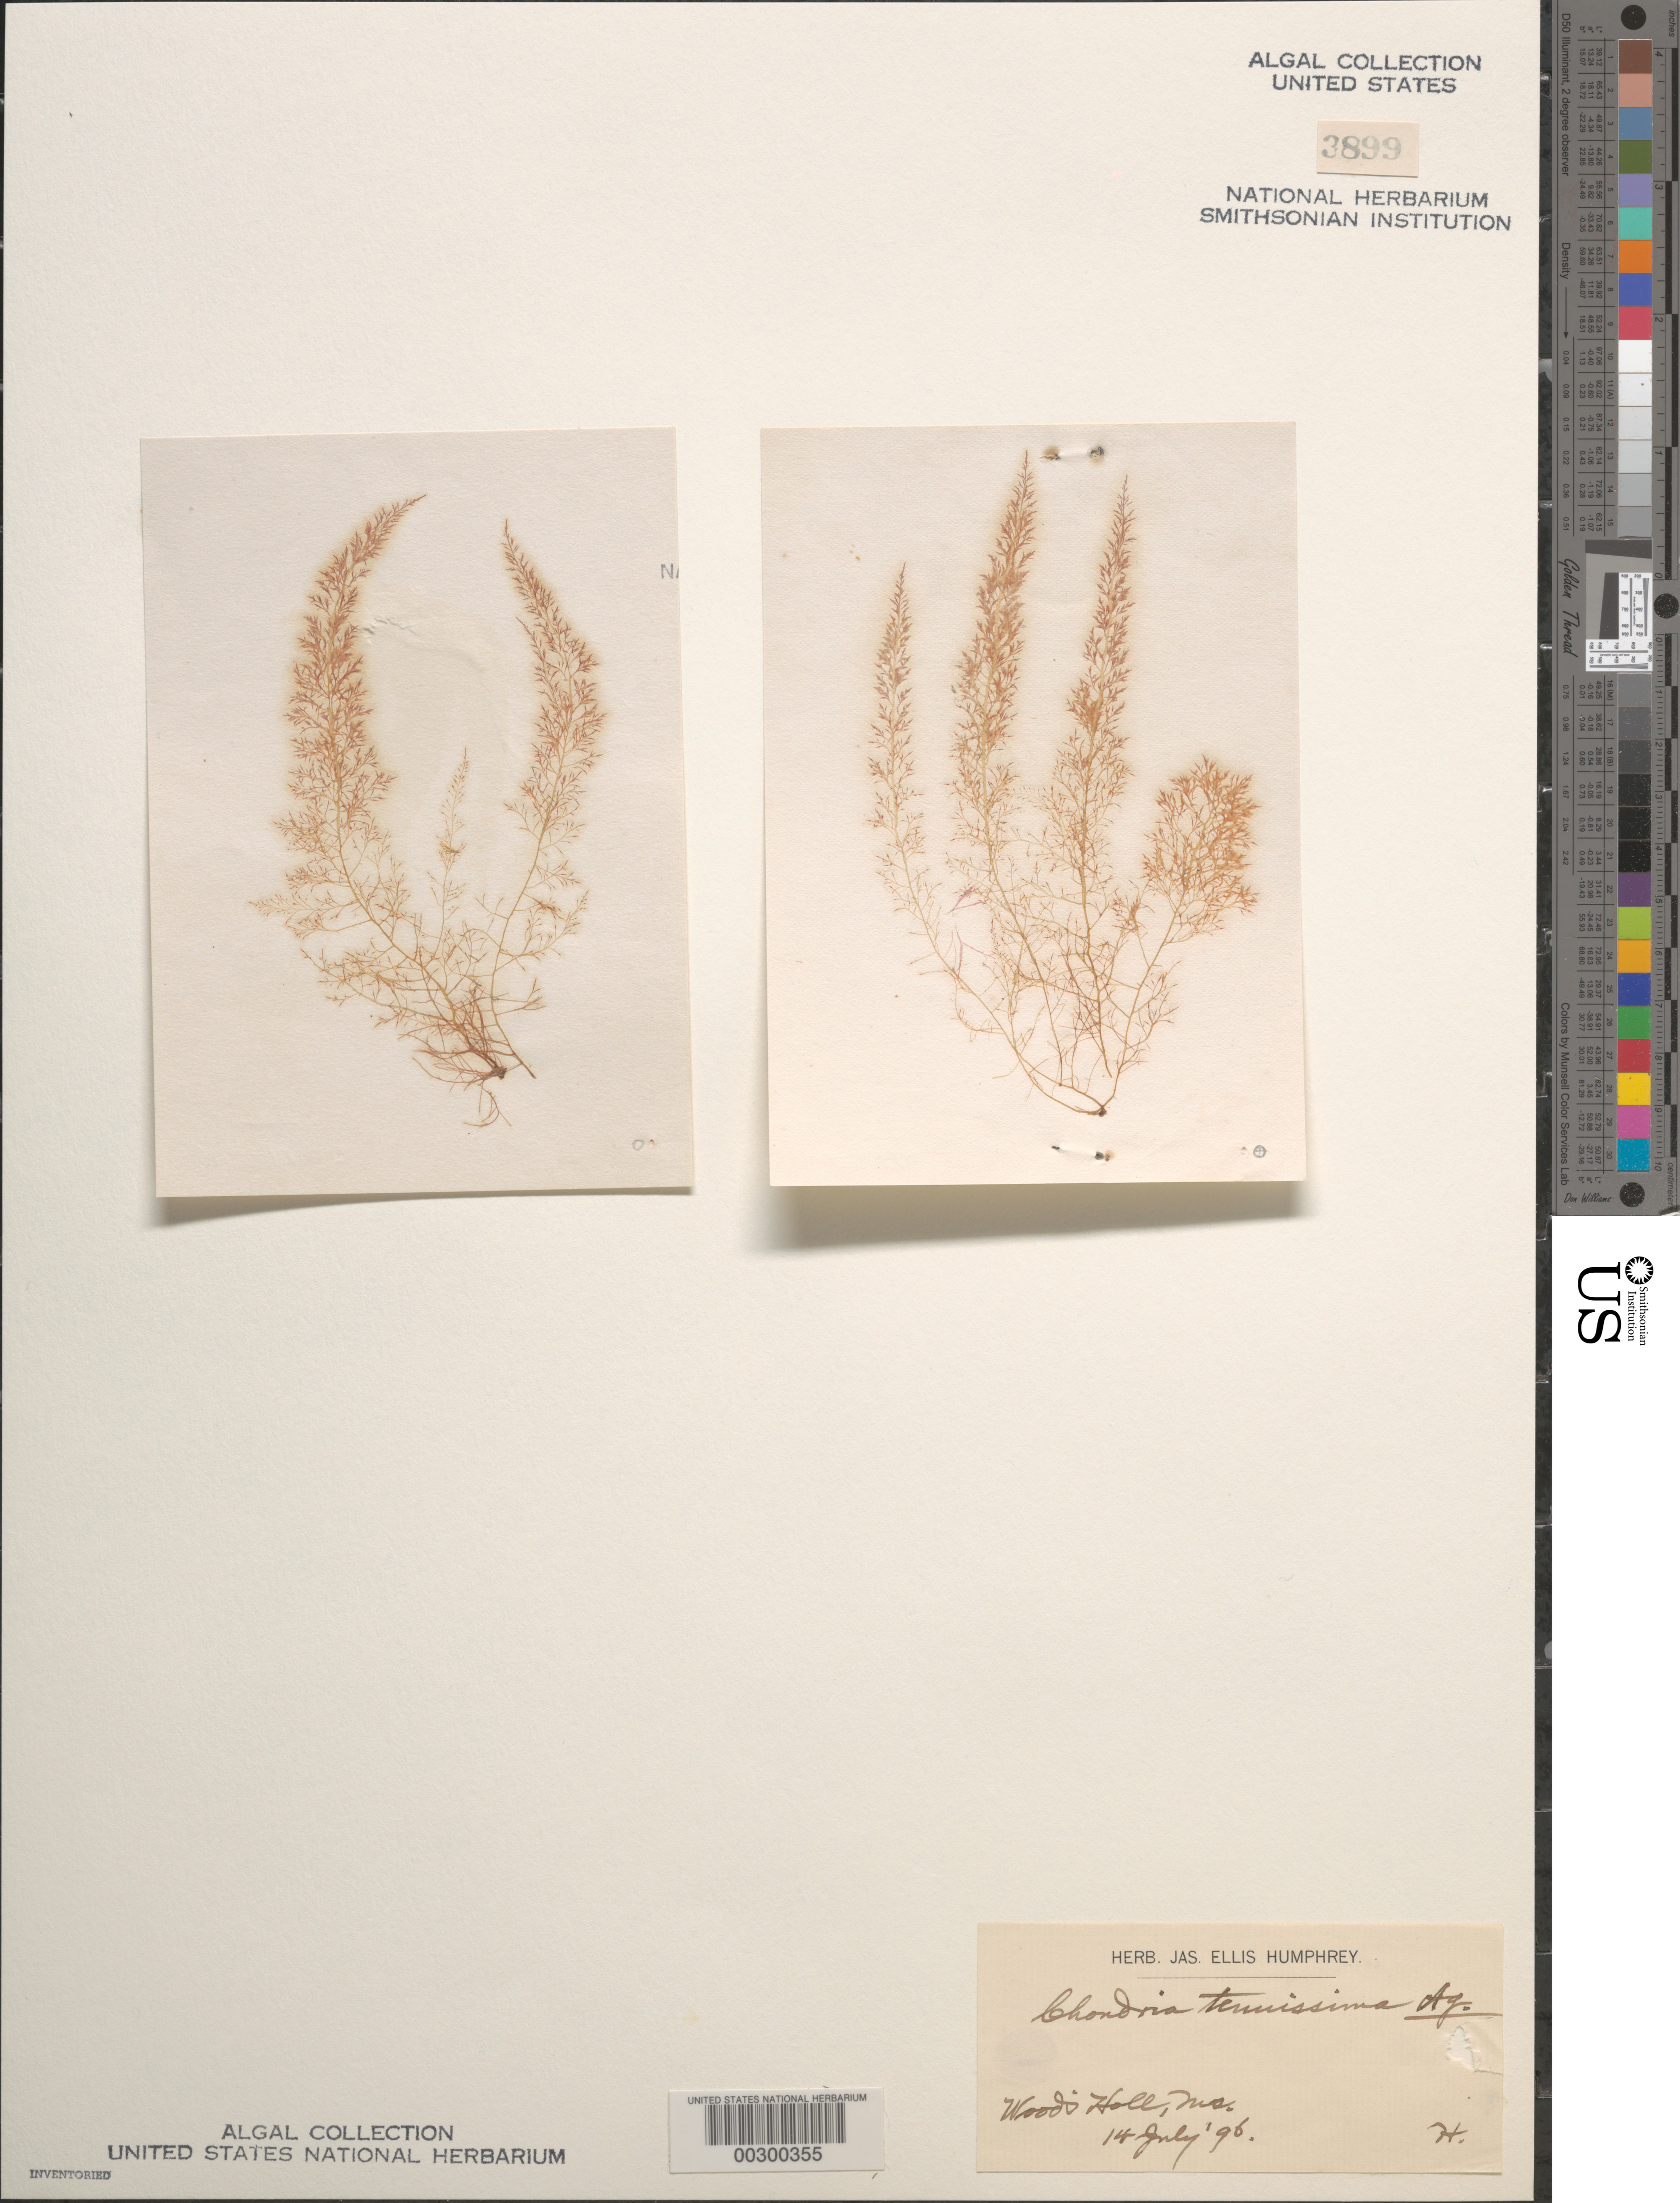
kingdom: Plantae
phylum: Rhodophyta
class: Florideophyceae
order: Ceramiales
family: Rhodomelaceae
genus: Chondria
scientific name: Chondria capillaris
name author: M.J. Wynne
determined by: Algae name updating Project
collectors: J. Humphrey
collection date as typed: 14 Jul 1896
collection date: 1896-07-14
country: United States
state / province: Massachusetts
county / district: Barnstable County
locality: Woods Hole (Wood's Holl)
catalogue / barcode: US 3899